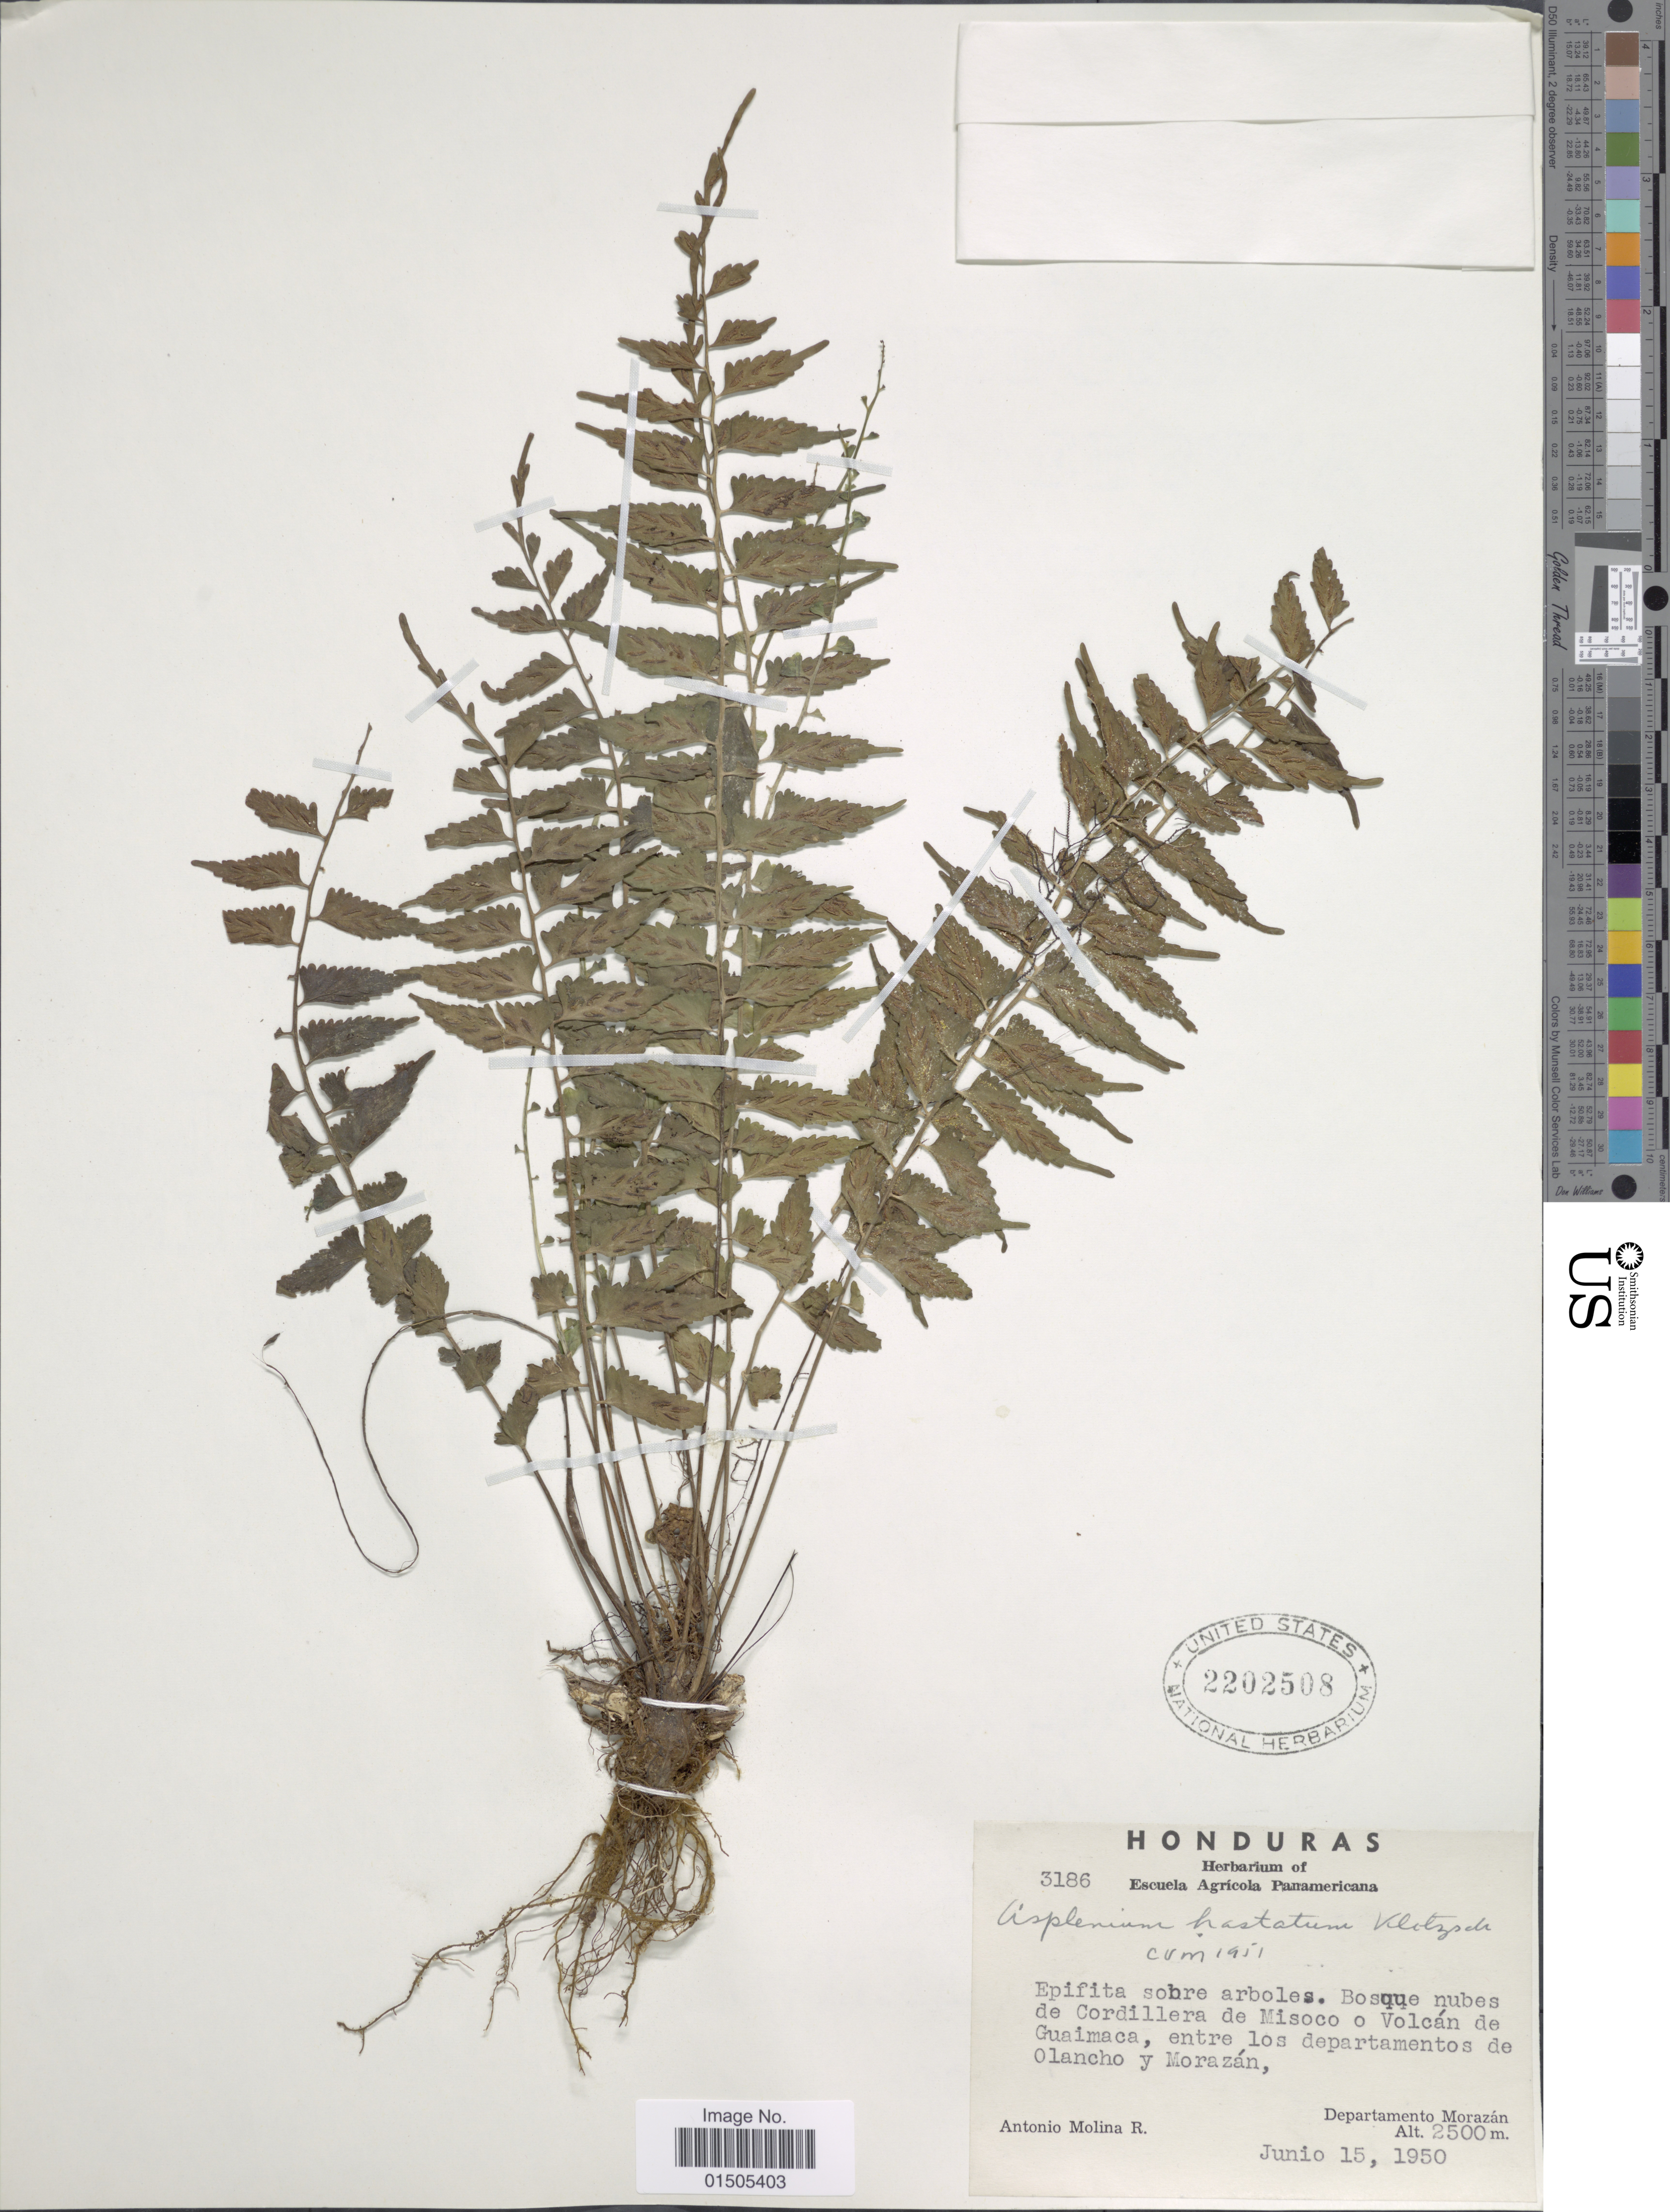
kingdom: Plantae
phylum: Tracheophyta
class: Polypodiopsida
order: Polypodiales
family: Aspleniaceae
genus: Asplenium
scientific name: Asplenium auriculatum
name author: Sw.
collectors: A. Molina R.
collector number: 3186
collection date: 1950-06-15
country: Honduras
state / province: Fco. Morazán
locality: Bosque nubes de Cordillera de Misoco o Volcán de Guaimaca, entre los departamentos de Olancho y Morazán.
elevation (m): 2500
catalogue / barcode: US 2202508